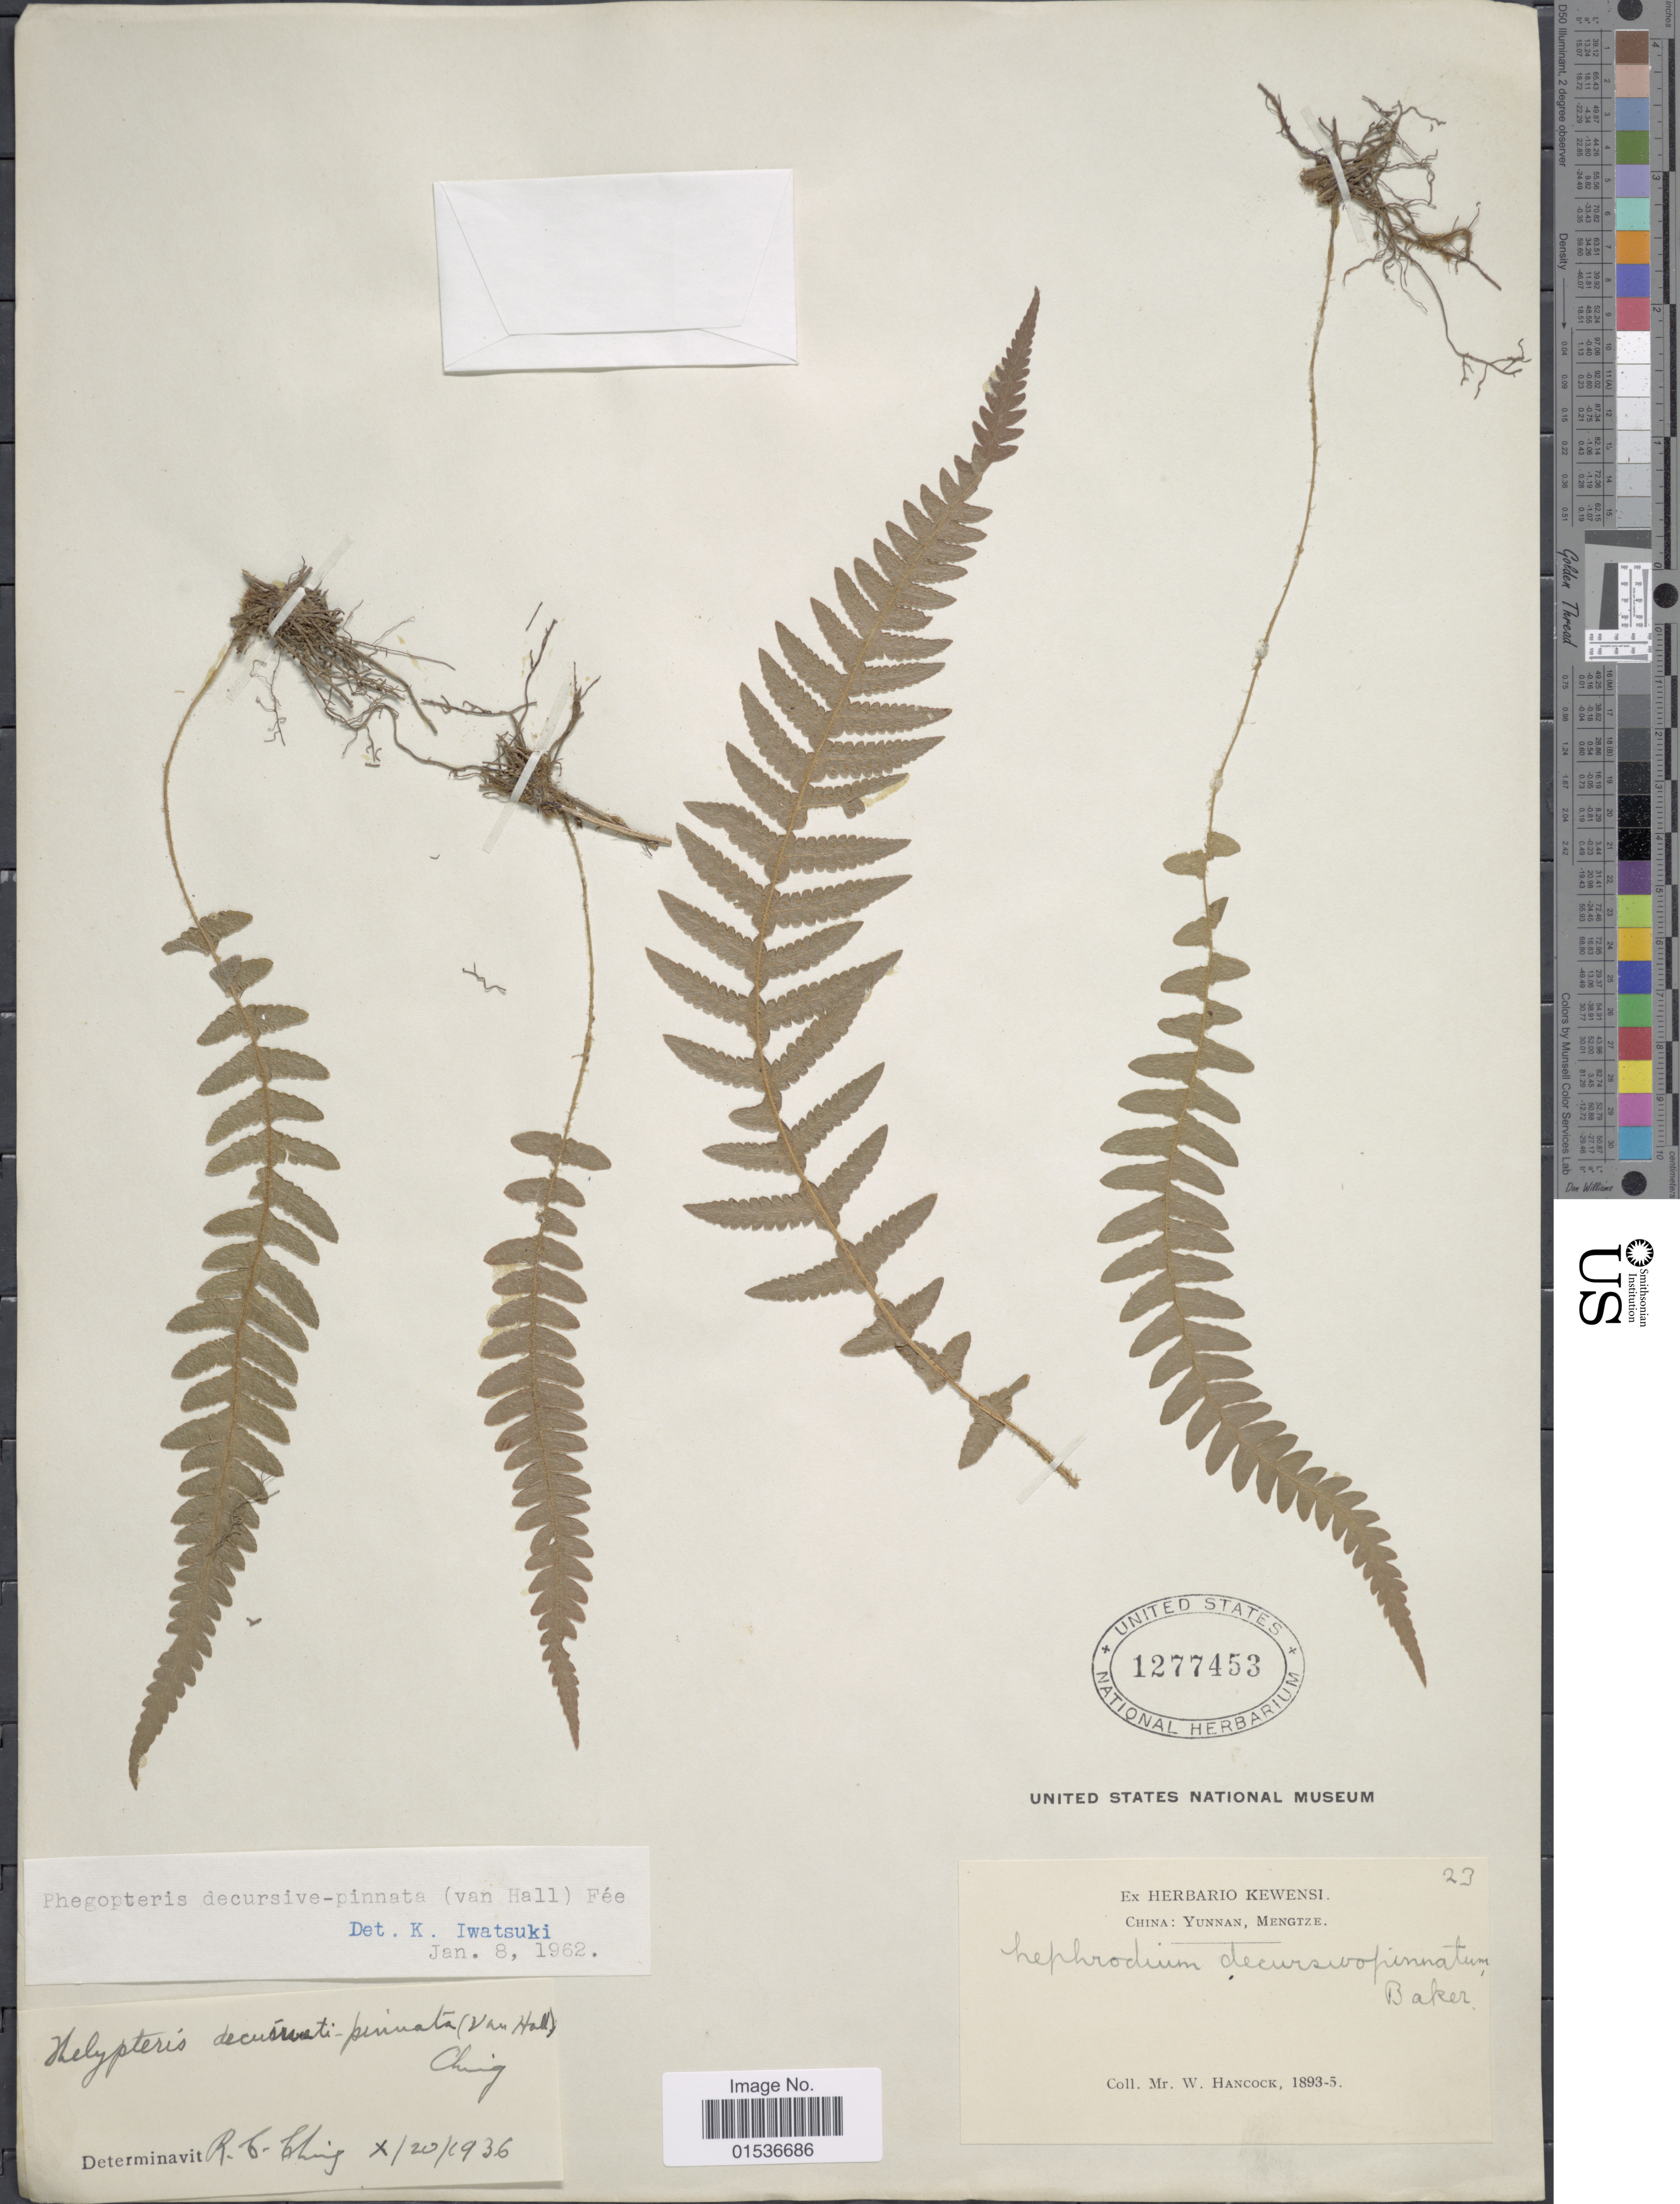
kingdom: Plantae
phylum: Tracheophyta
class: Polypodiopsida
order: Polypodiales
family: Thelypteridaceae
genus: Phegopteris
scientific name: Phegopteris decursivepinnata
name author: (H.C. Hall) Fée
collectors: W. Hancock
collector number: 23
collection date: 1893/1895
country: China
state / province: Yunnan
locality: China: Yunnan, Mengtze.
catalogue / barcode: US 1277453